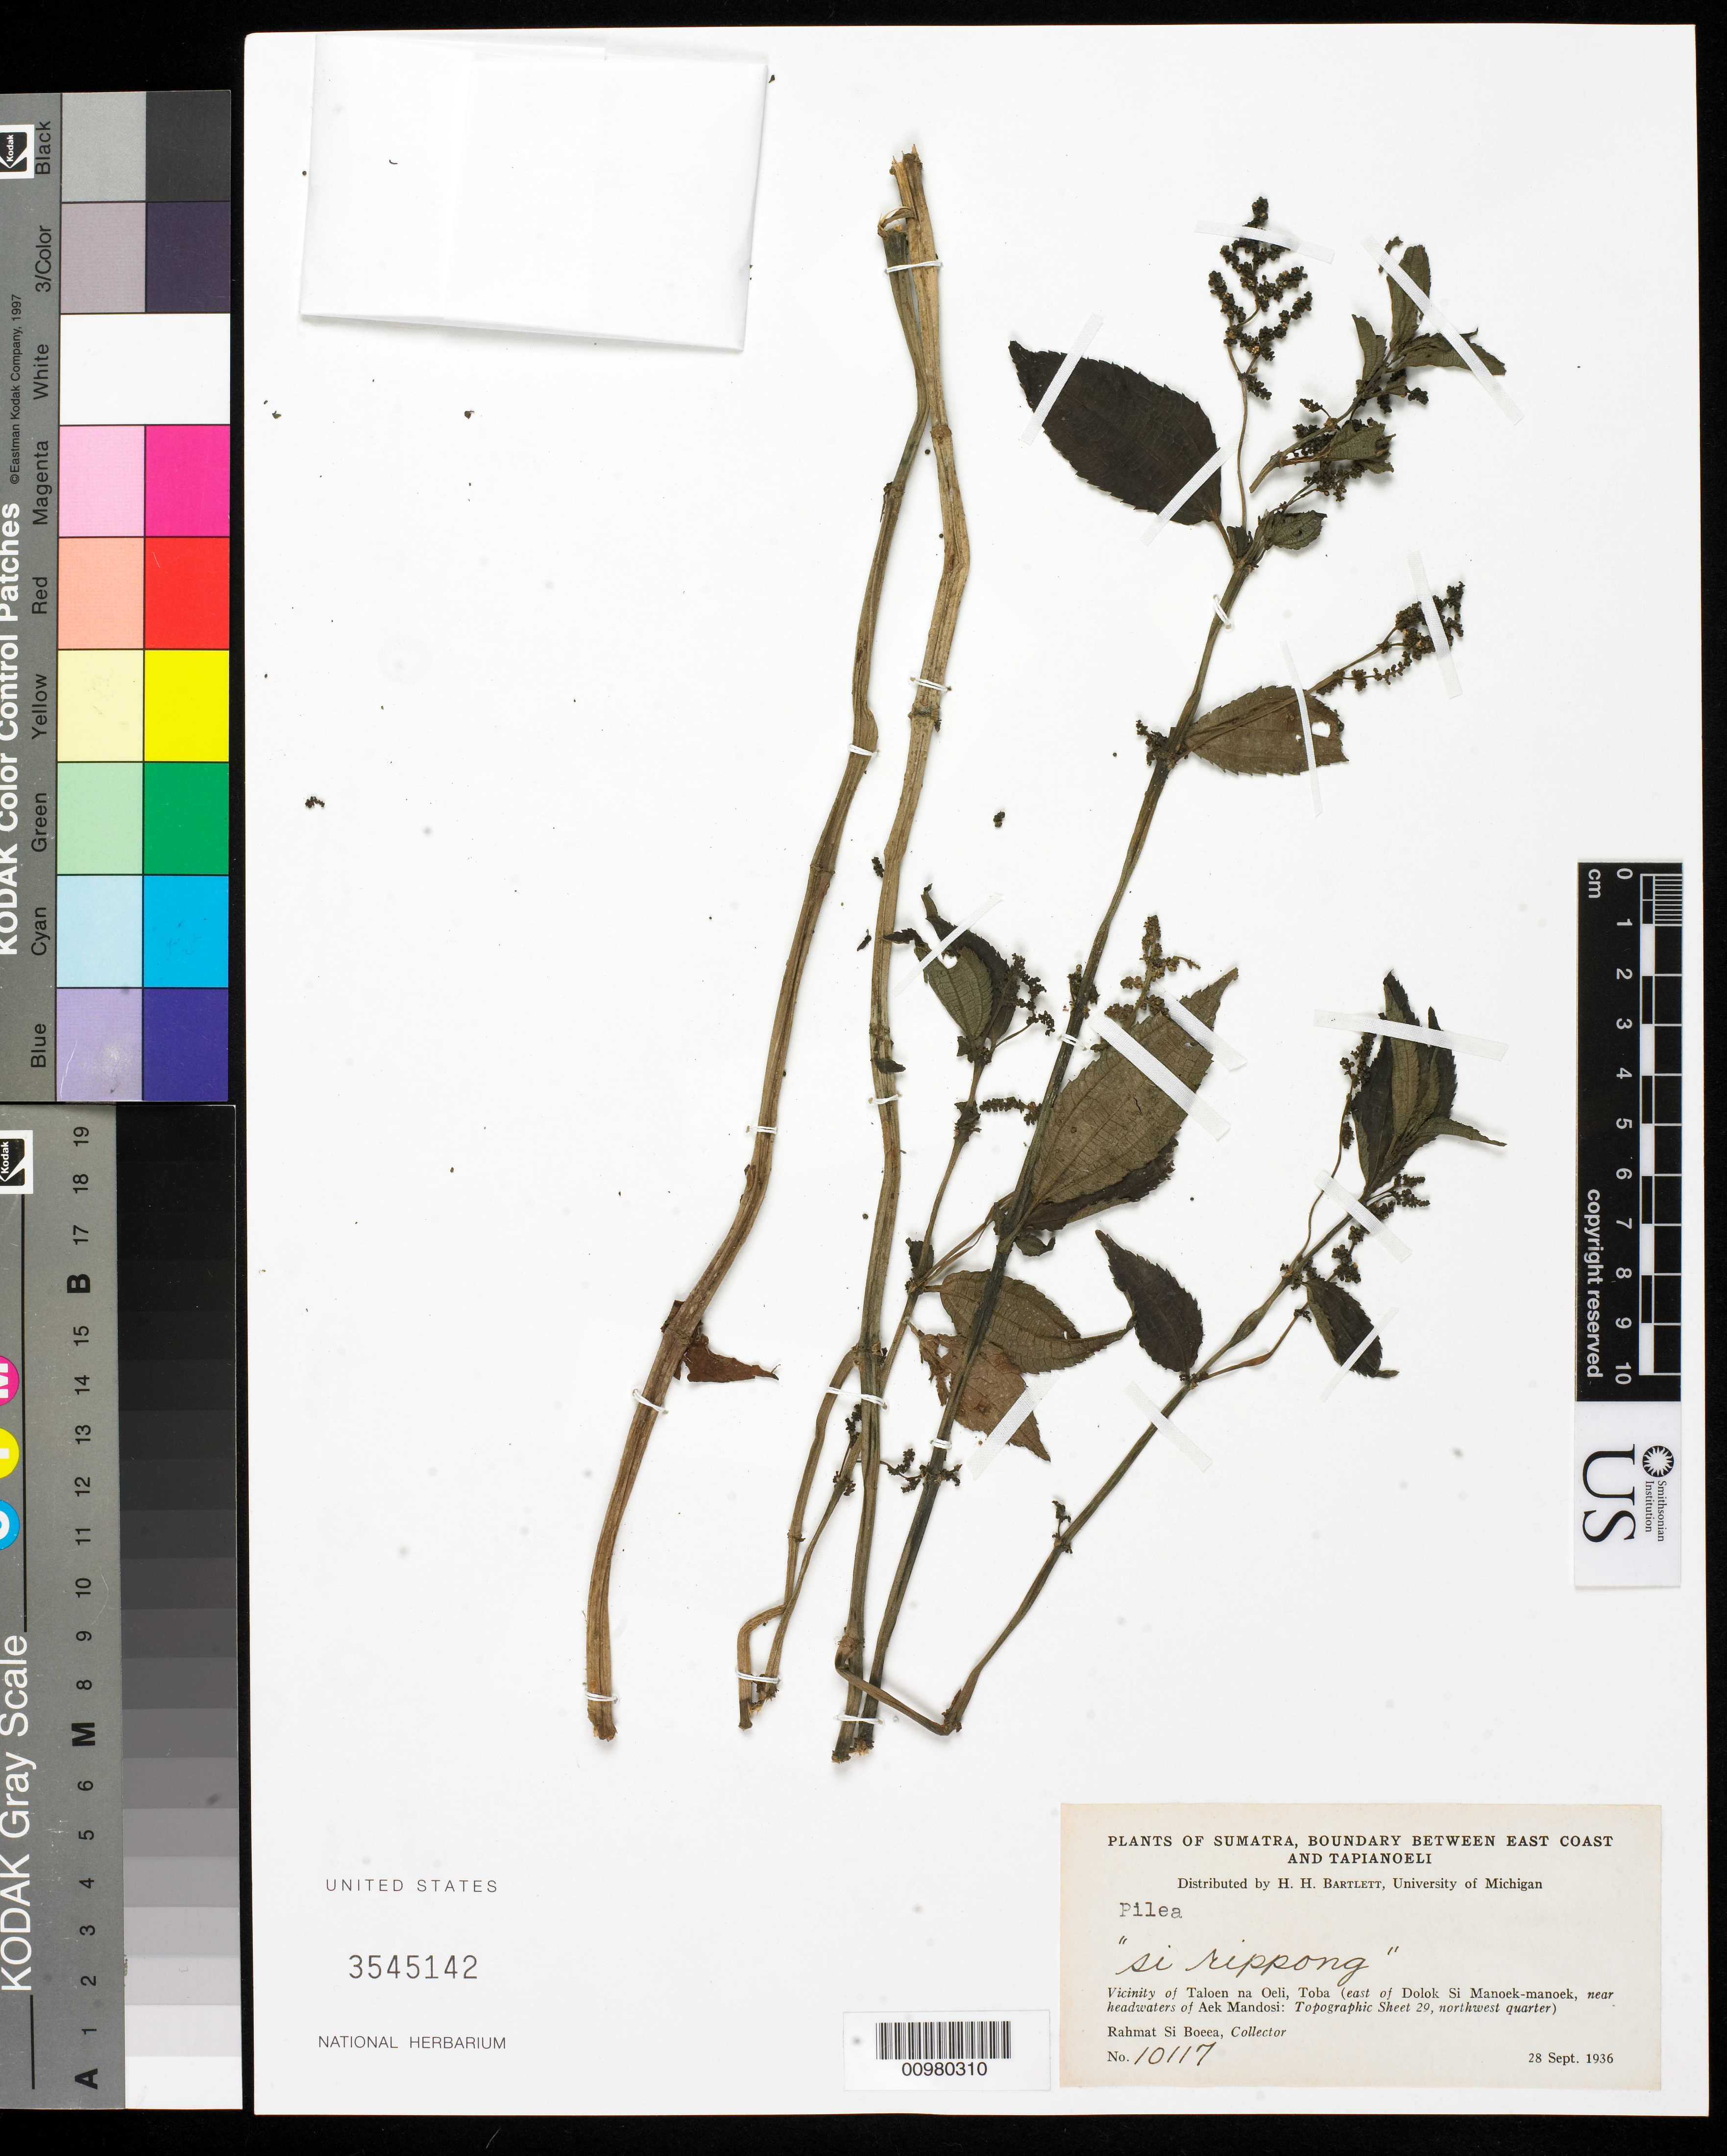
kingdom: Plantae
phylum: Tracheophyta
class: Magnoliopsida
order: Rosales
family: Urticaceae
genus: Pilea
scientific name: Pilea sp.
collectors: Rahmat Si Boeea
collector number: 10117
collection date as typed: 28 Sep 1936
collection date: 1936-09-28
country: Indonesia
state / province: Sumatra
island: Sumatra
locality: (East Coast) Vicinity of Taloen na Oeli, Toba (east of Dolok Si Manoek-manoek, near headwaters of Aek Mandosi)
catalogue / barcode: US 3545142